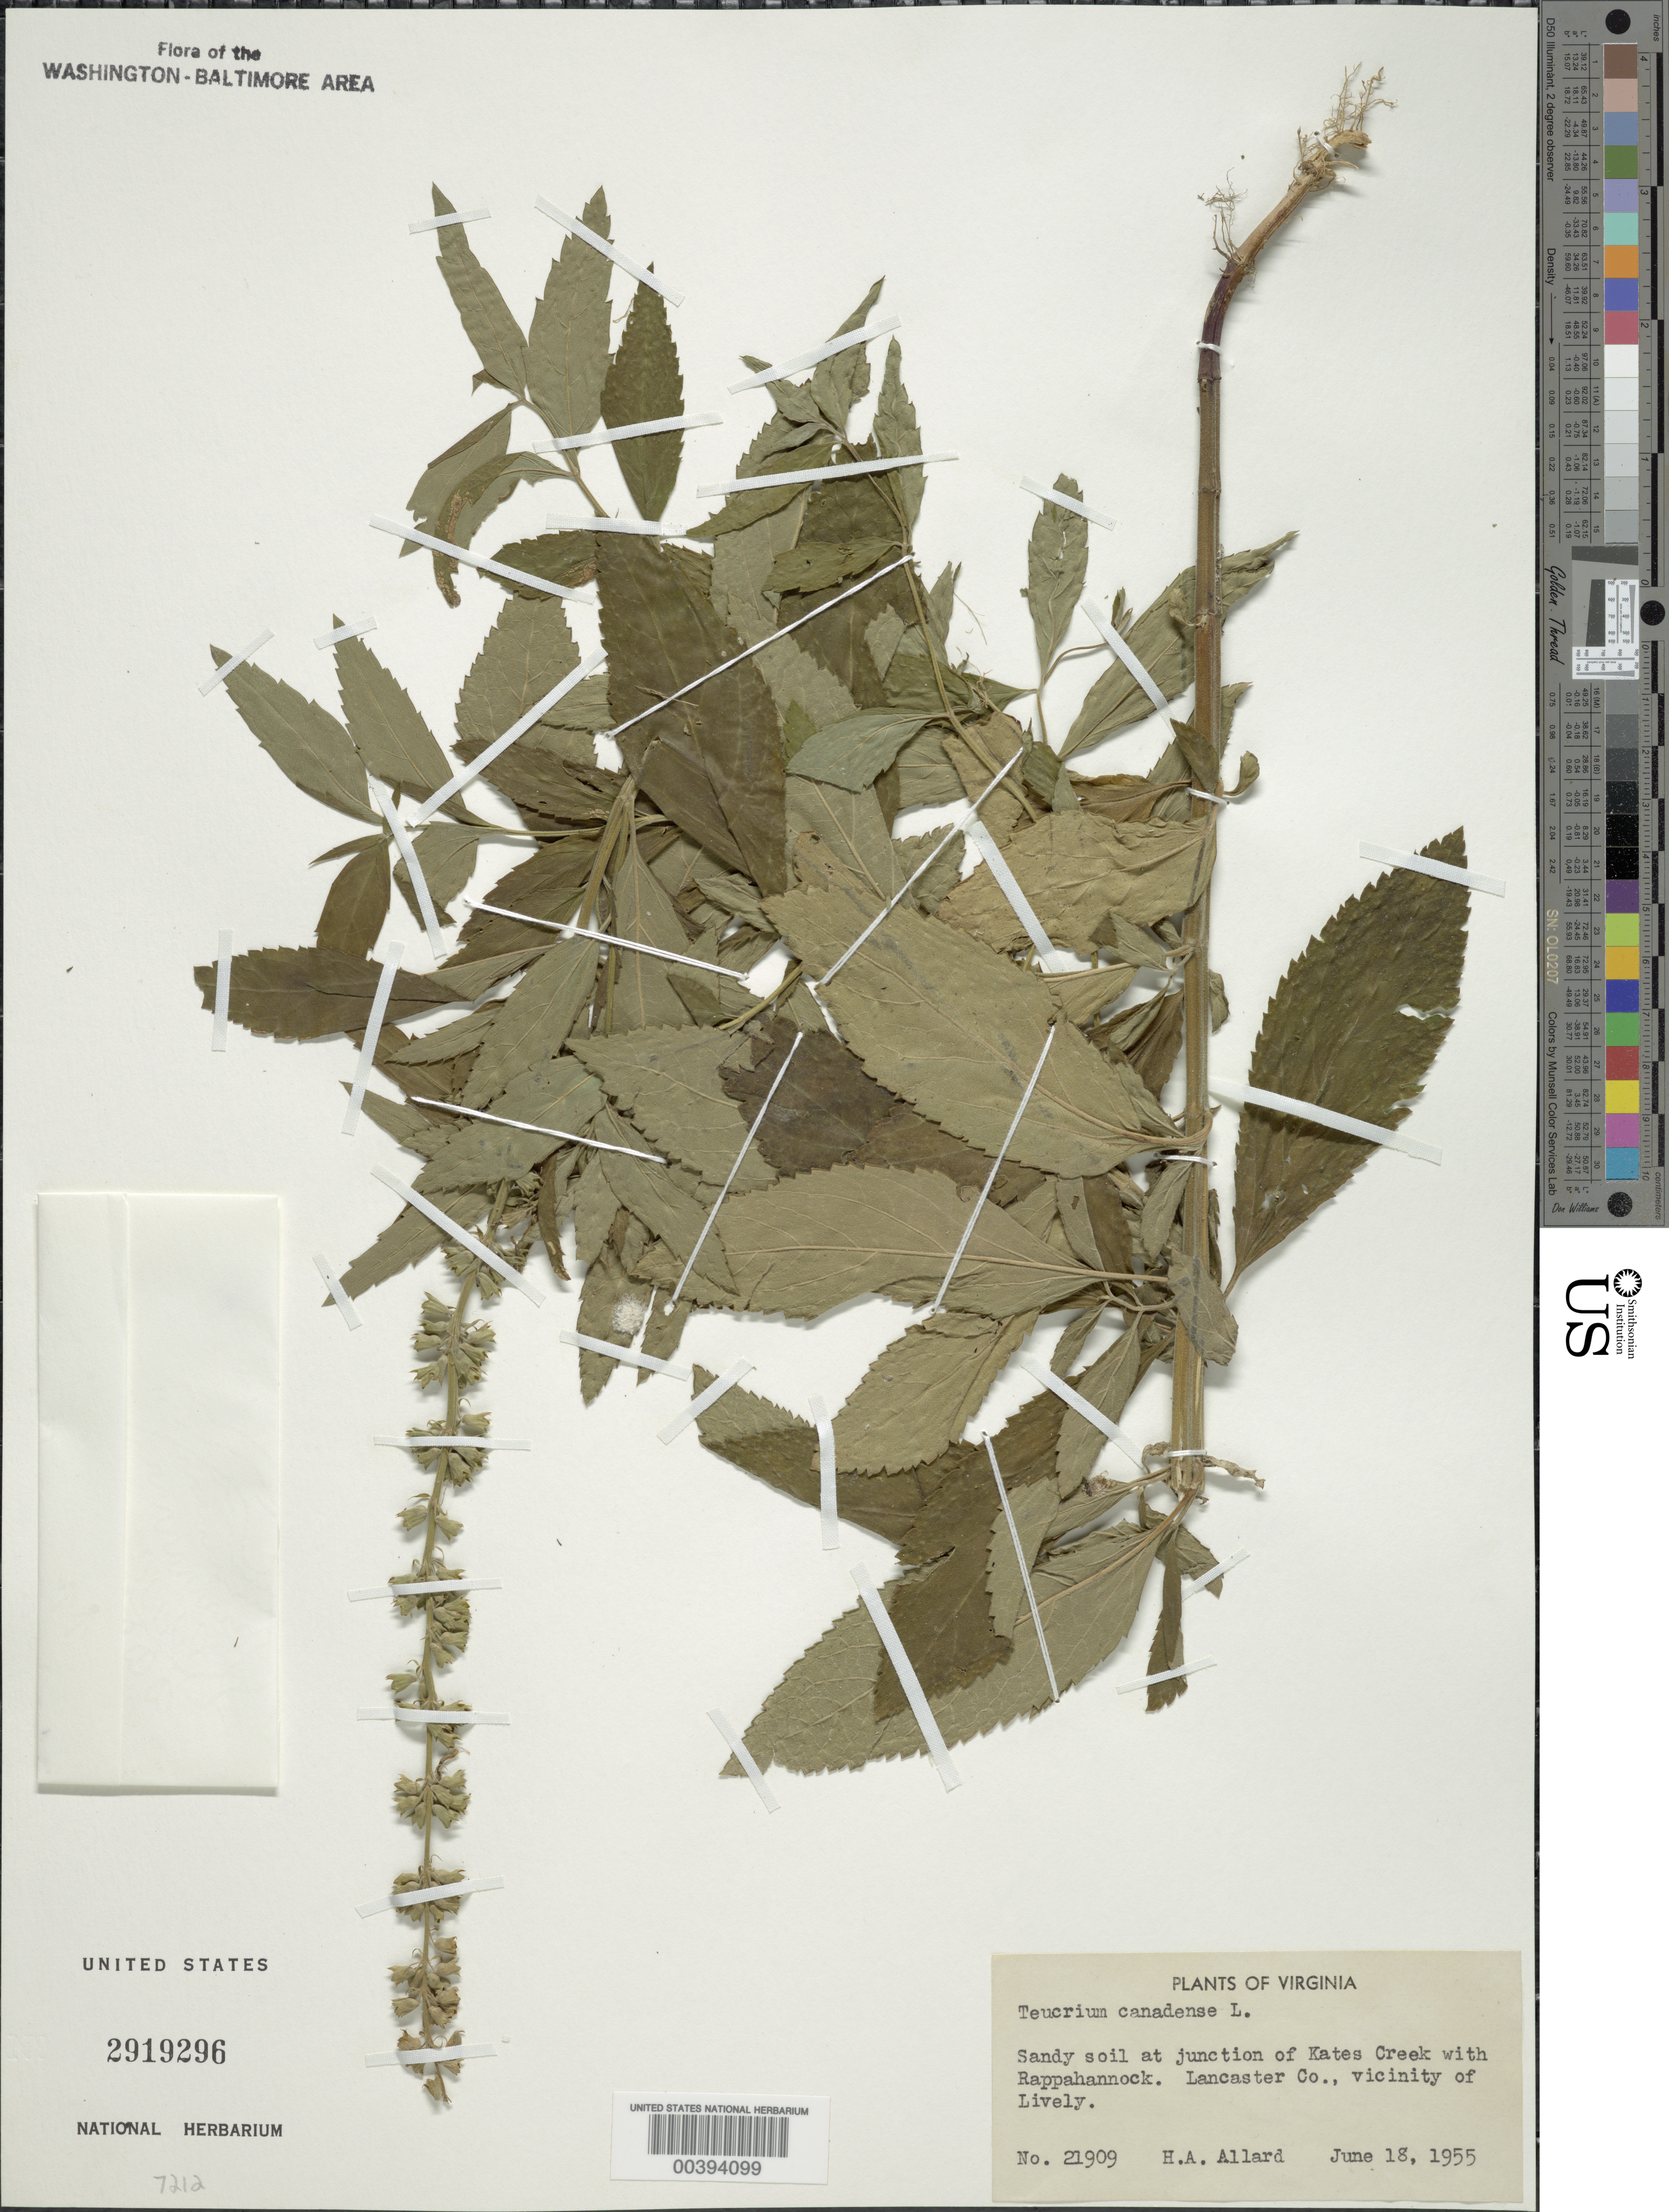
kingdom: Plantae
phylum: Tracheophyta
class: Magnoliopsida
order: Lamiales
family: Lamiaceae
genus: Teucrium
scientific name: Teucrium canadense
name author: L.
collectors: H. A. Allard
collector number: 21909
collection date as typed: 18 Jun 1955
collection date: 1955-06-18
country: United States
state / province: Virginia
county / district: Lancaster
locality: Junction Kates Creek and Rappahannock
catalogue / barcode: US 2919296